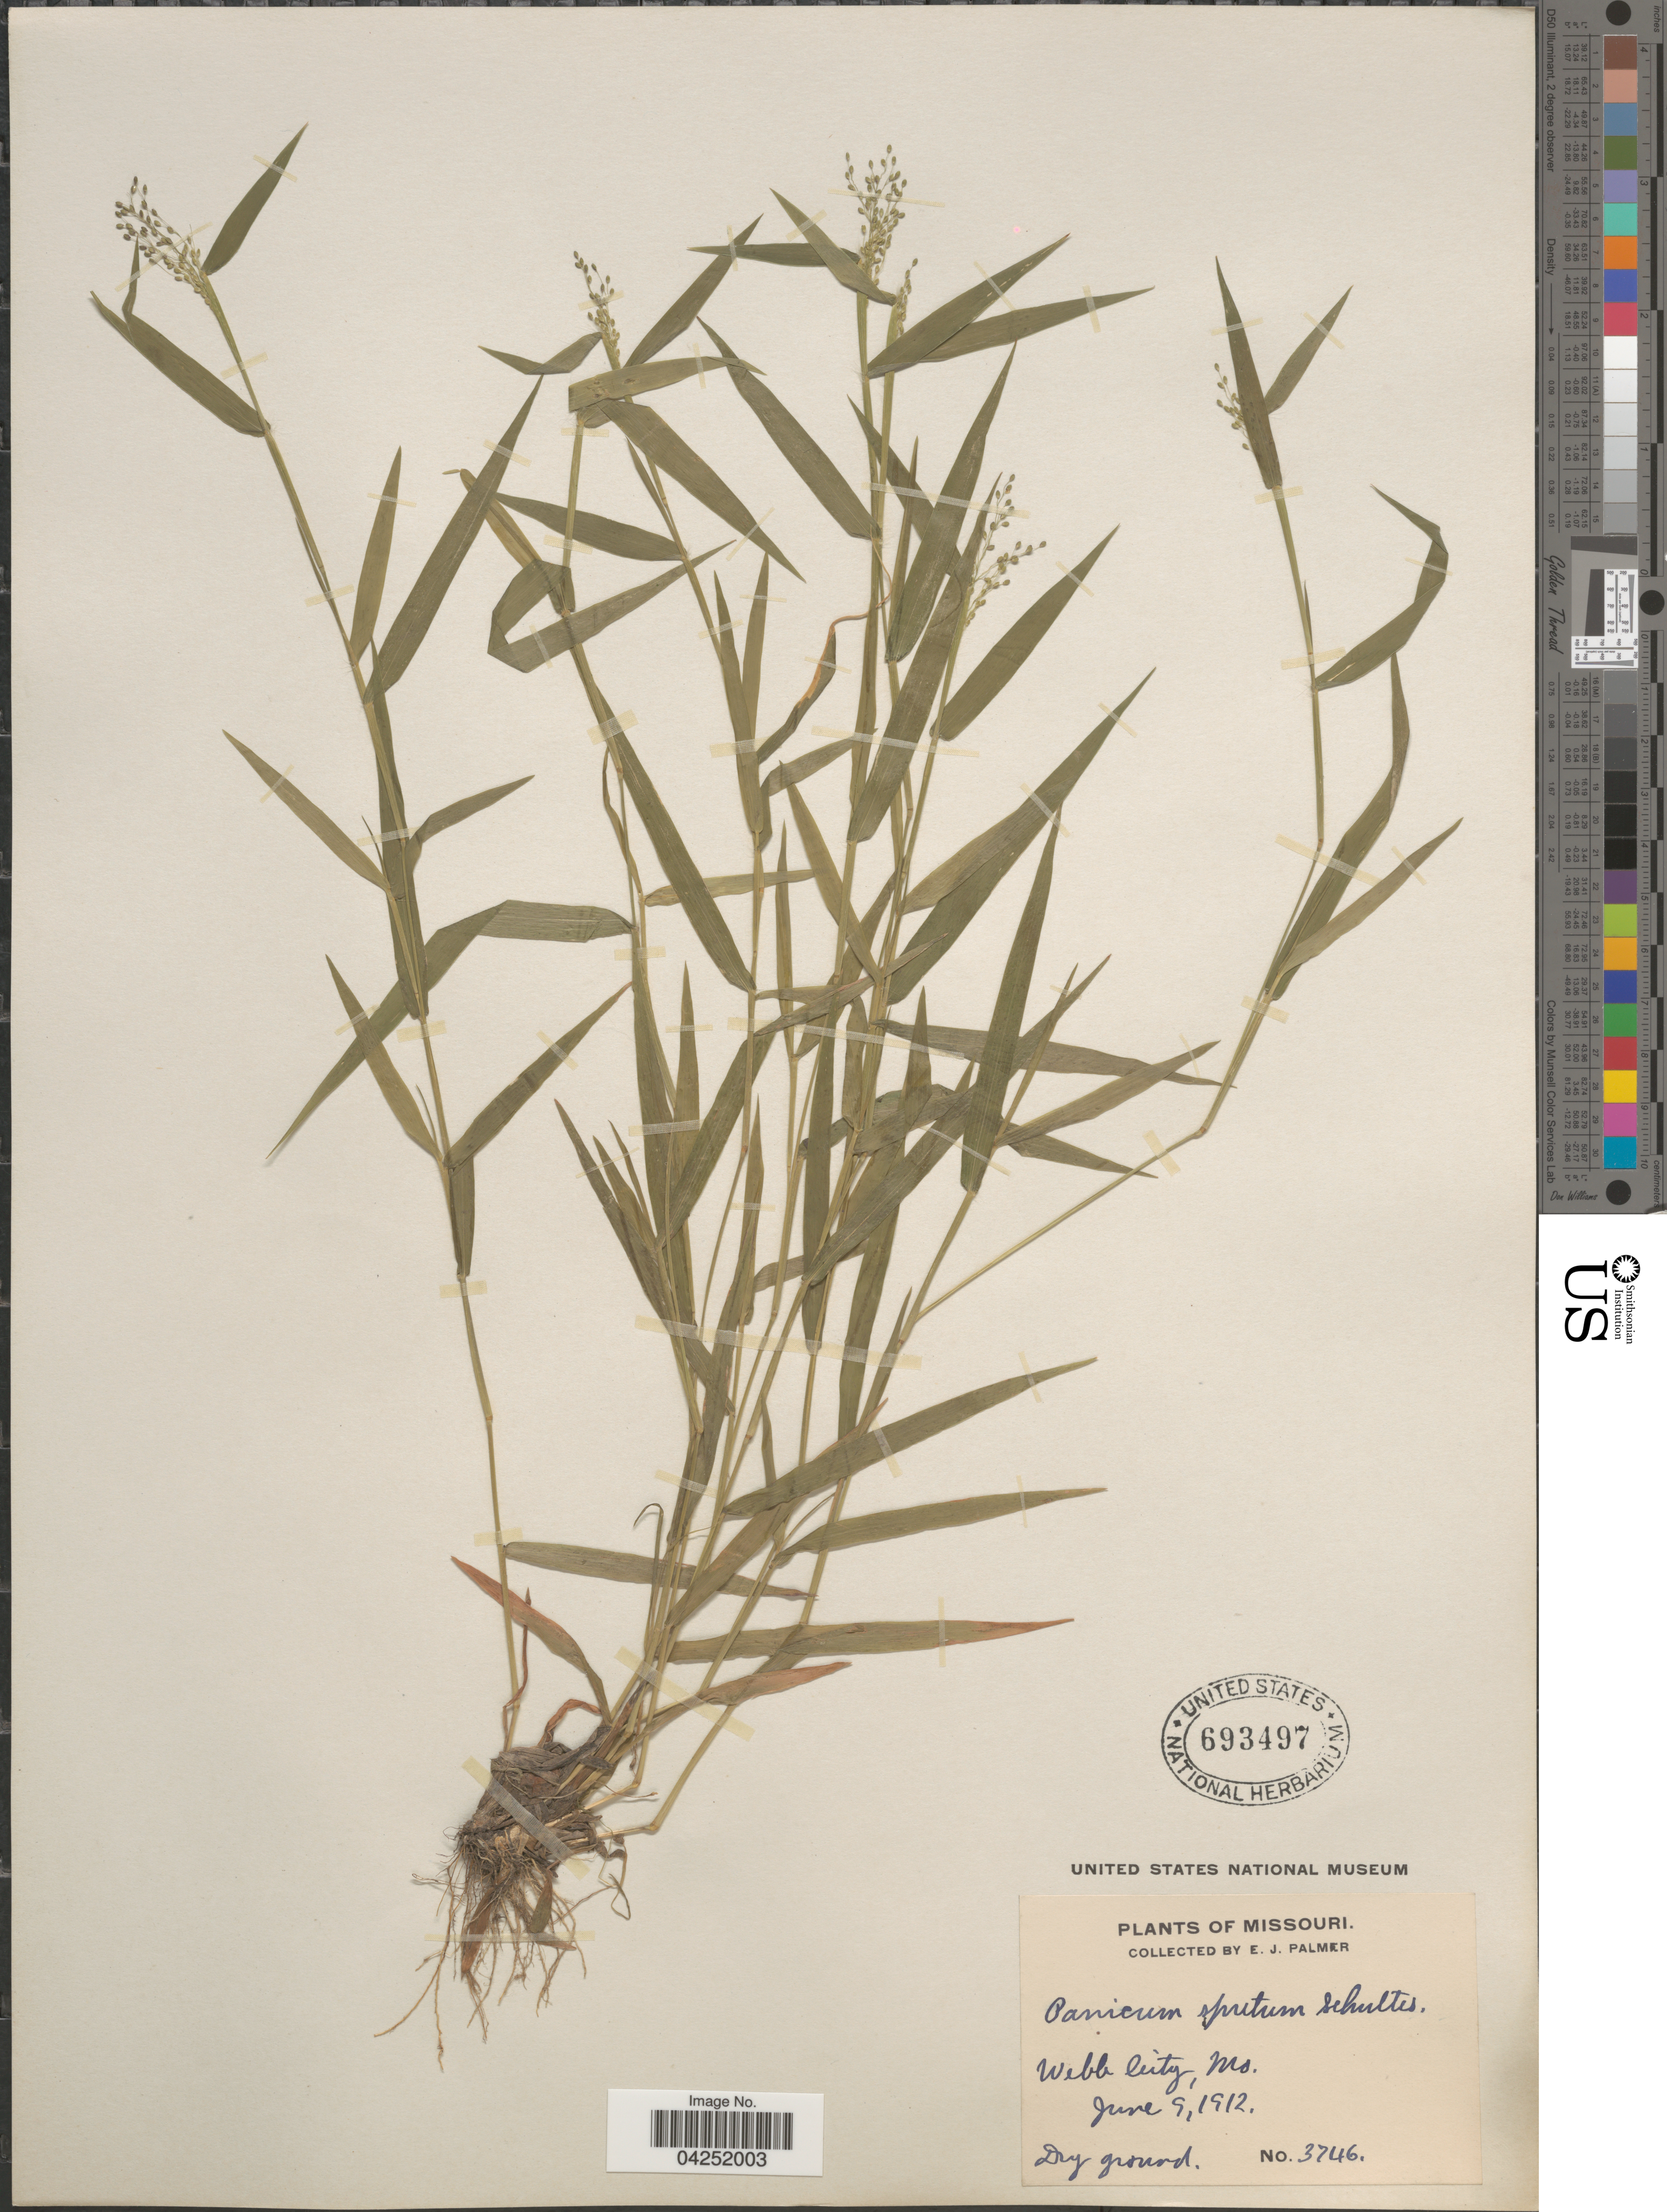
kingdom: Plantae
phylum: Tracheophyta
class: Liliopsida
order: Poales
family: Poaceae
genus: Dichanthelium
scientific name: Dichanthelium acuminatum var. lindheimeri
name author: (Nash) Gould & C.A. Clark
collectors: E. J. Palmer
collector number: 3746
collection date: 1912-06-09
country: United States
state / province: Missouri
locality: Webb City.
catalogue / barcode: US 693497